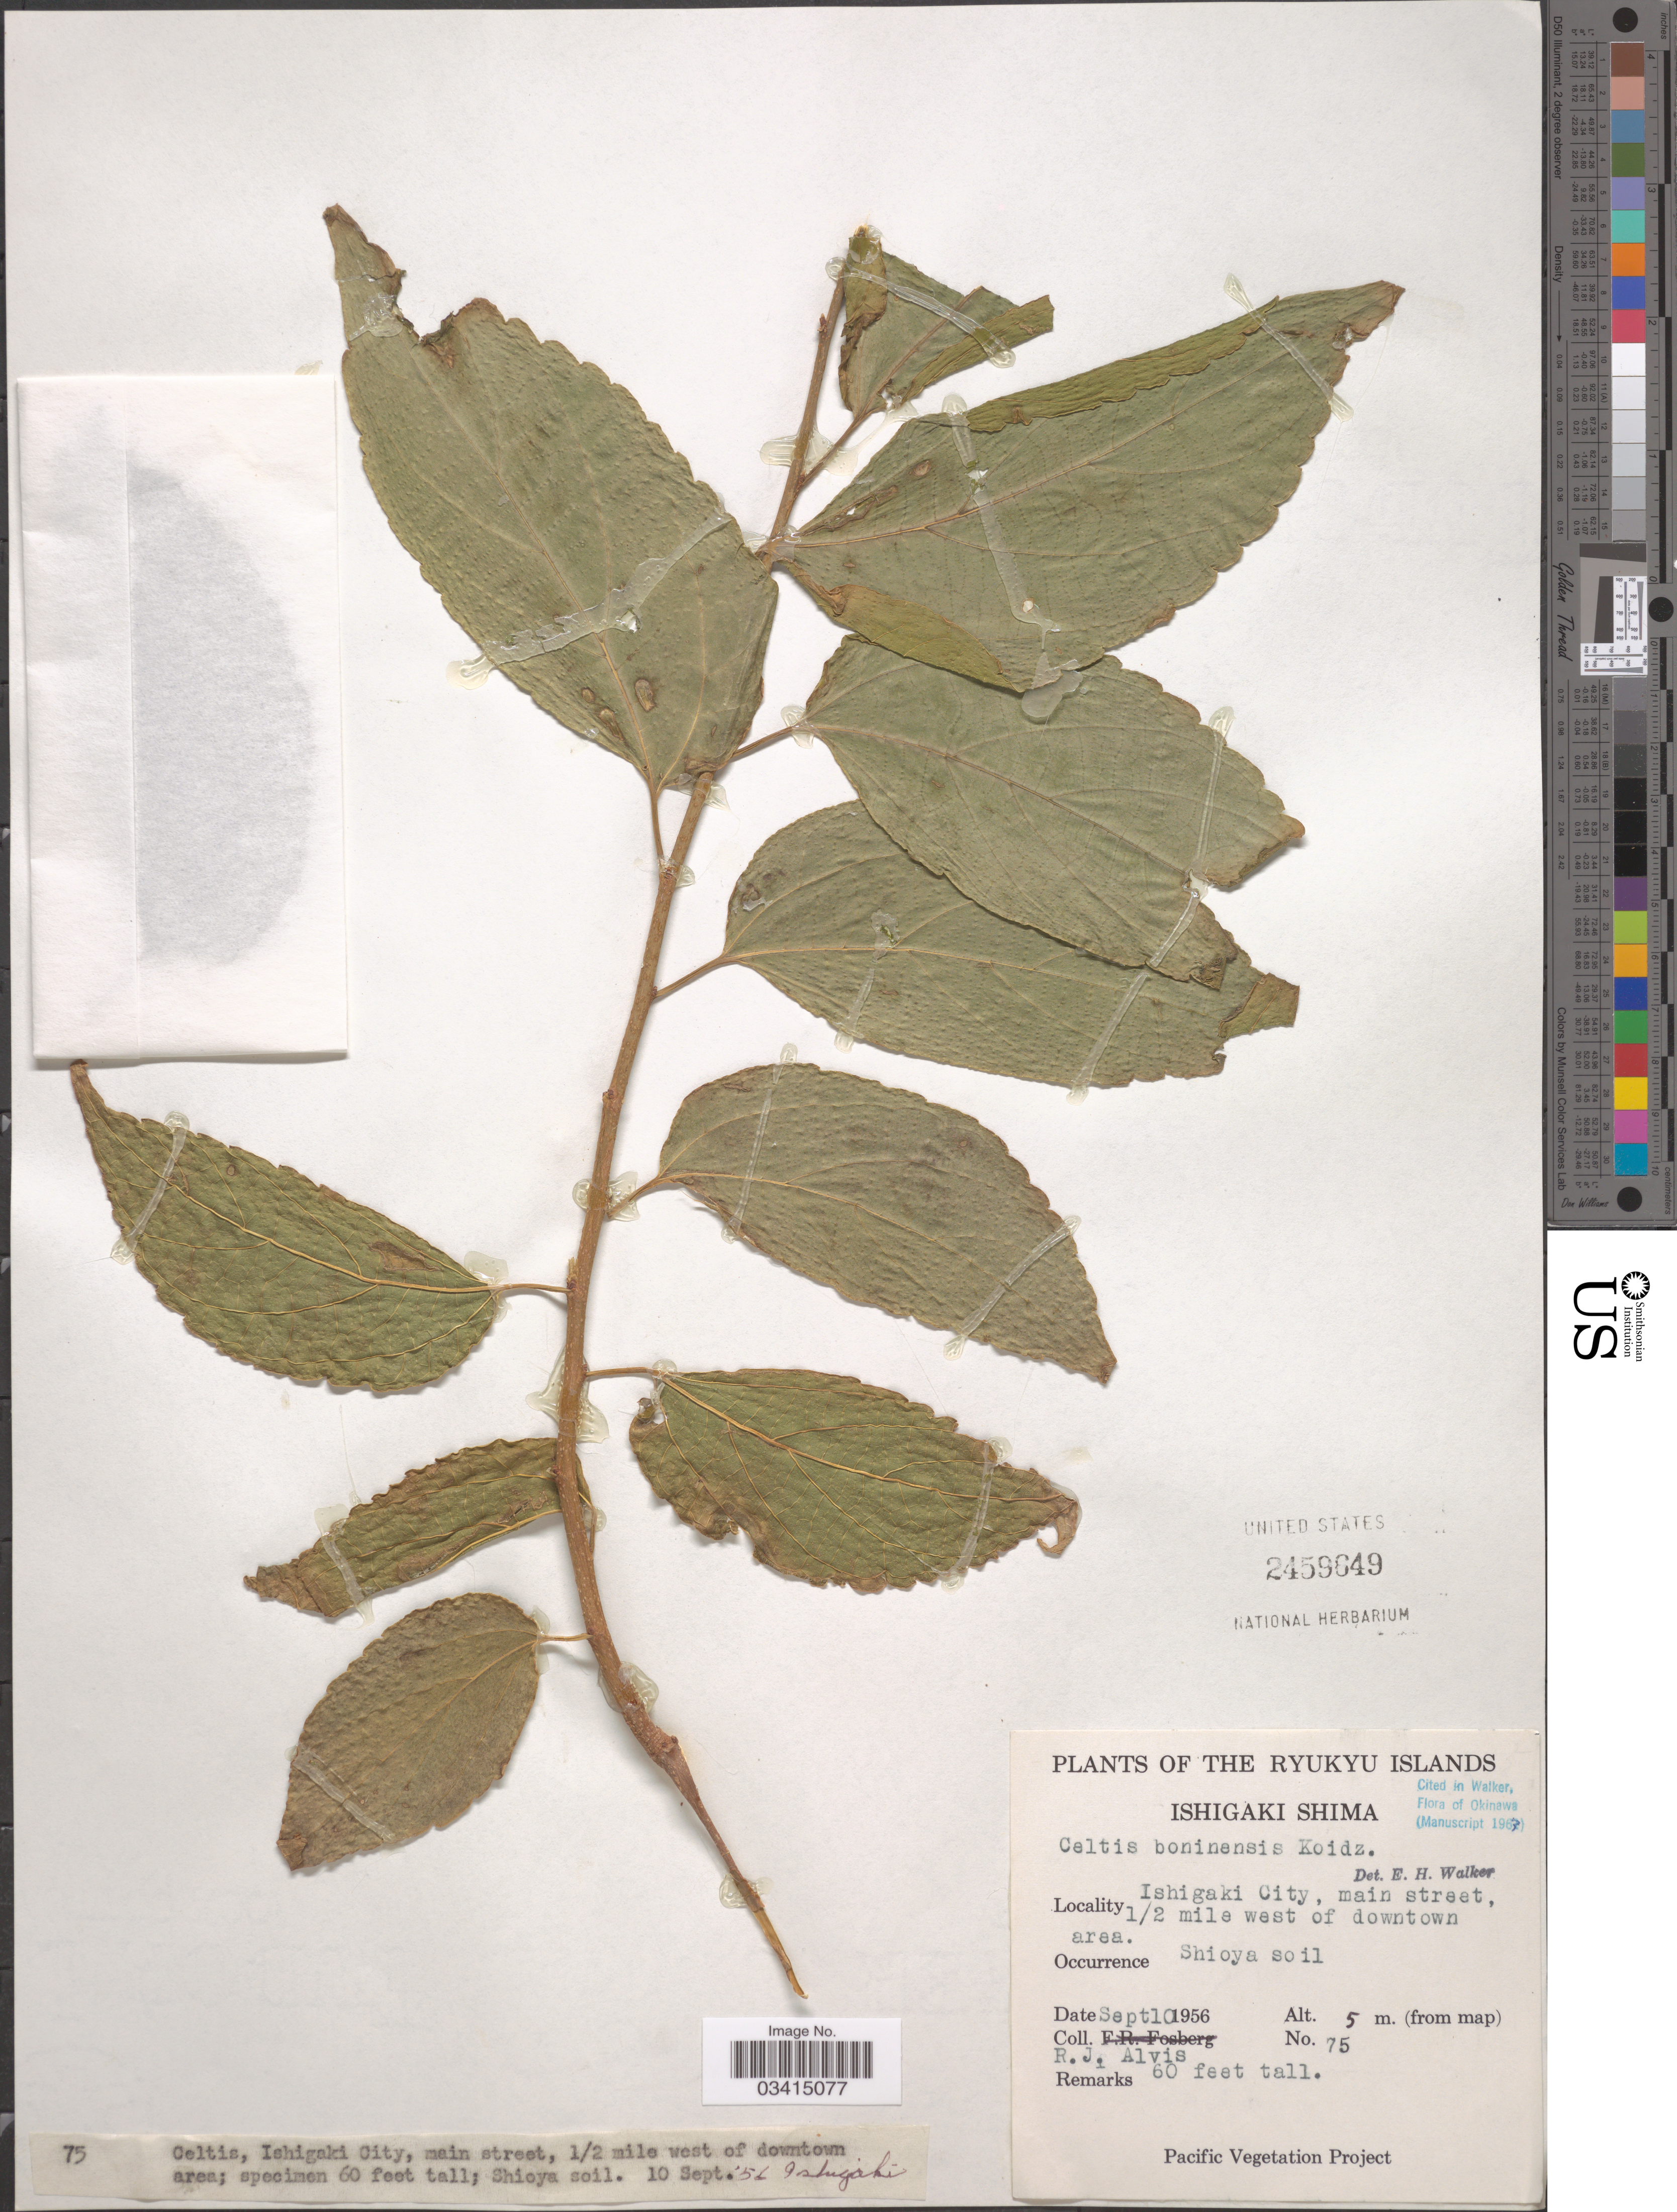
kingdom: Plantae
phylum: Tracheophyta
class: Magnoliopsida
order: Rosales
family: Cannabaceae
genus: Celtis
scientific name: Celtis boninensis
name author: Koidz.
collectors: R. Alvis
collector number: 75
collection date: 1956-09-10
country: Japan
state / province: Okinawa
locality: The Ryukyu Islands. Ishigaki Shima. Ishigaki City, main street, ½ mile west of downtown area.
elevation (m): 5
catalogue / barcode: US 2459649